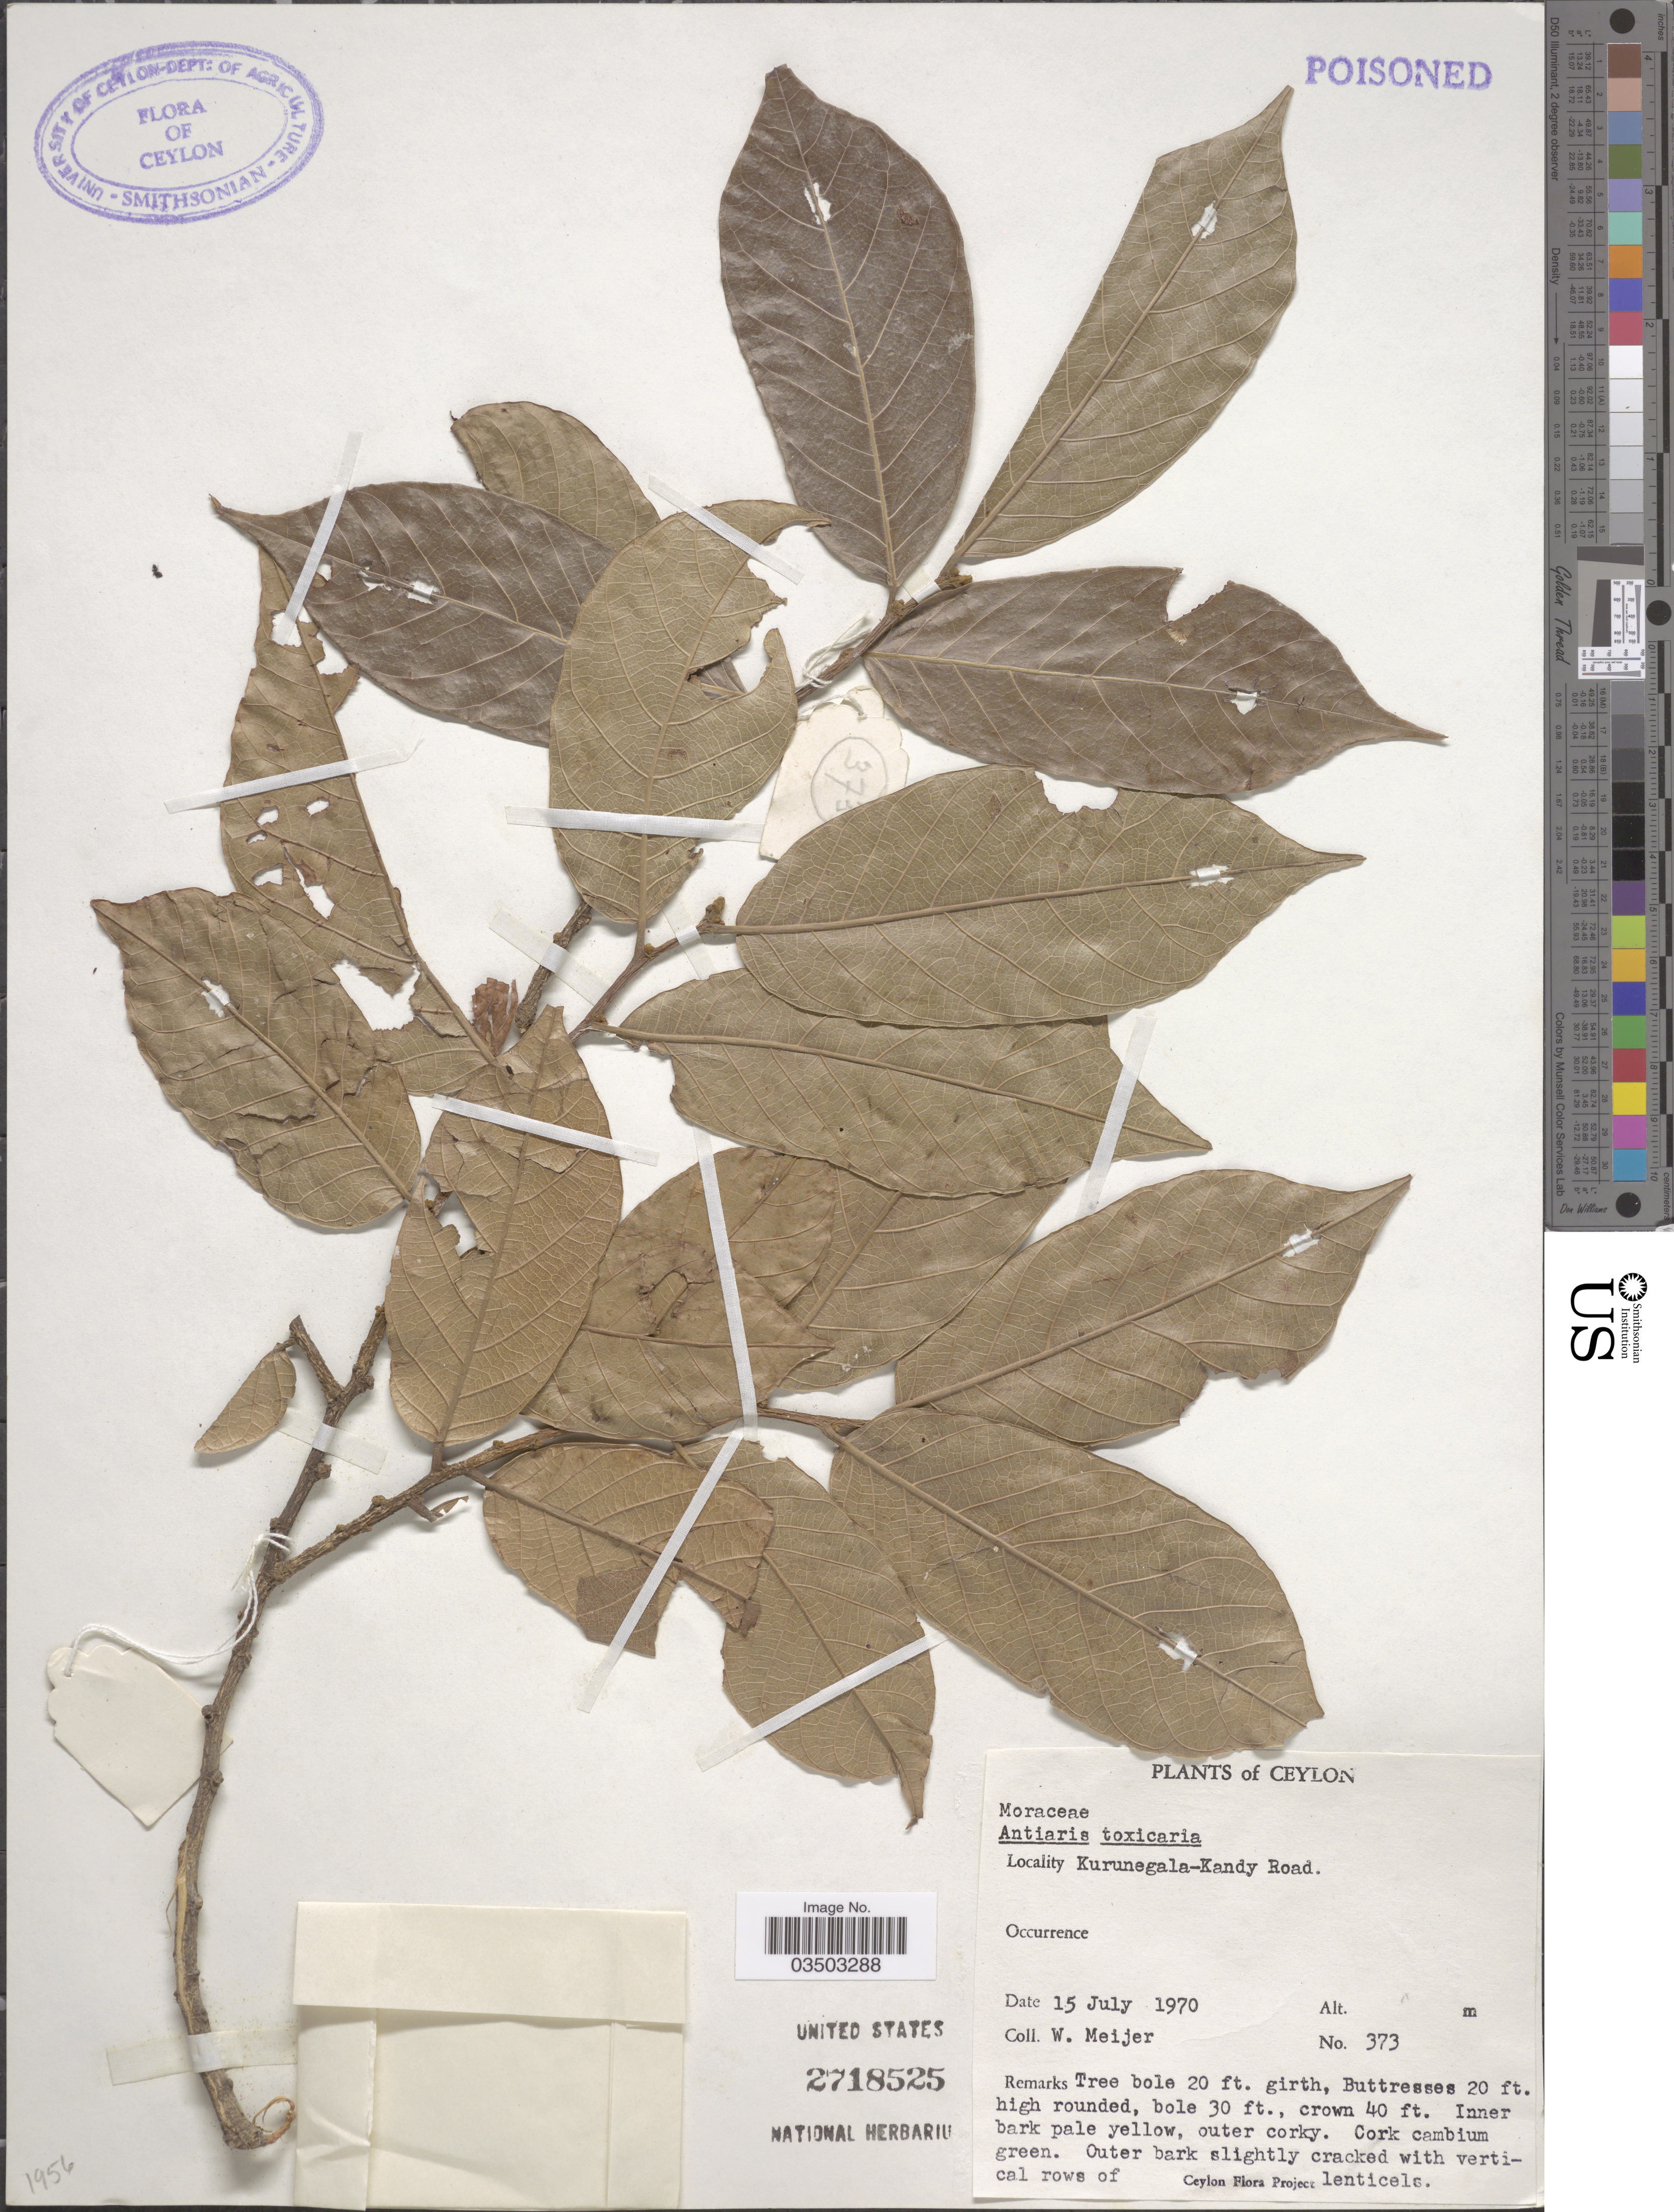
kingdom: Plantae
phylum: Tracheophyta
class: Magnoliopsida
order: Rosales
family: Moraceae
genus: Antiaris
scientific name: Antiaris toxicaria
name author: Lesch.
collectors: W. Meijer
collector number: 373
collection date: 1970-07-15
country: Sri Lanka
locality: Ceylon. Kurunegala-Kandy Road.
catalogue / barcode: US 2718525